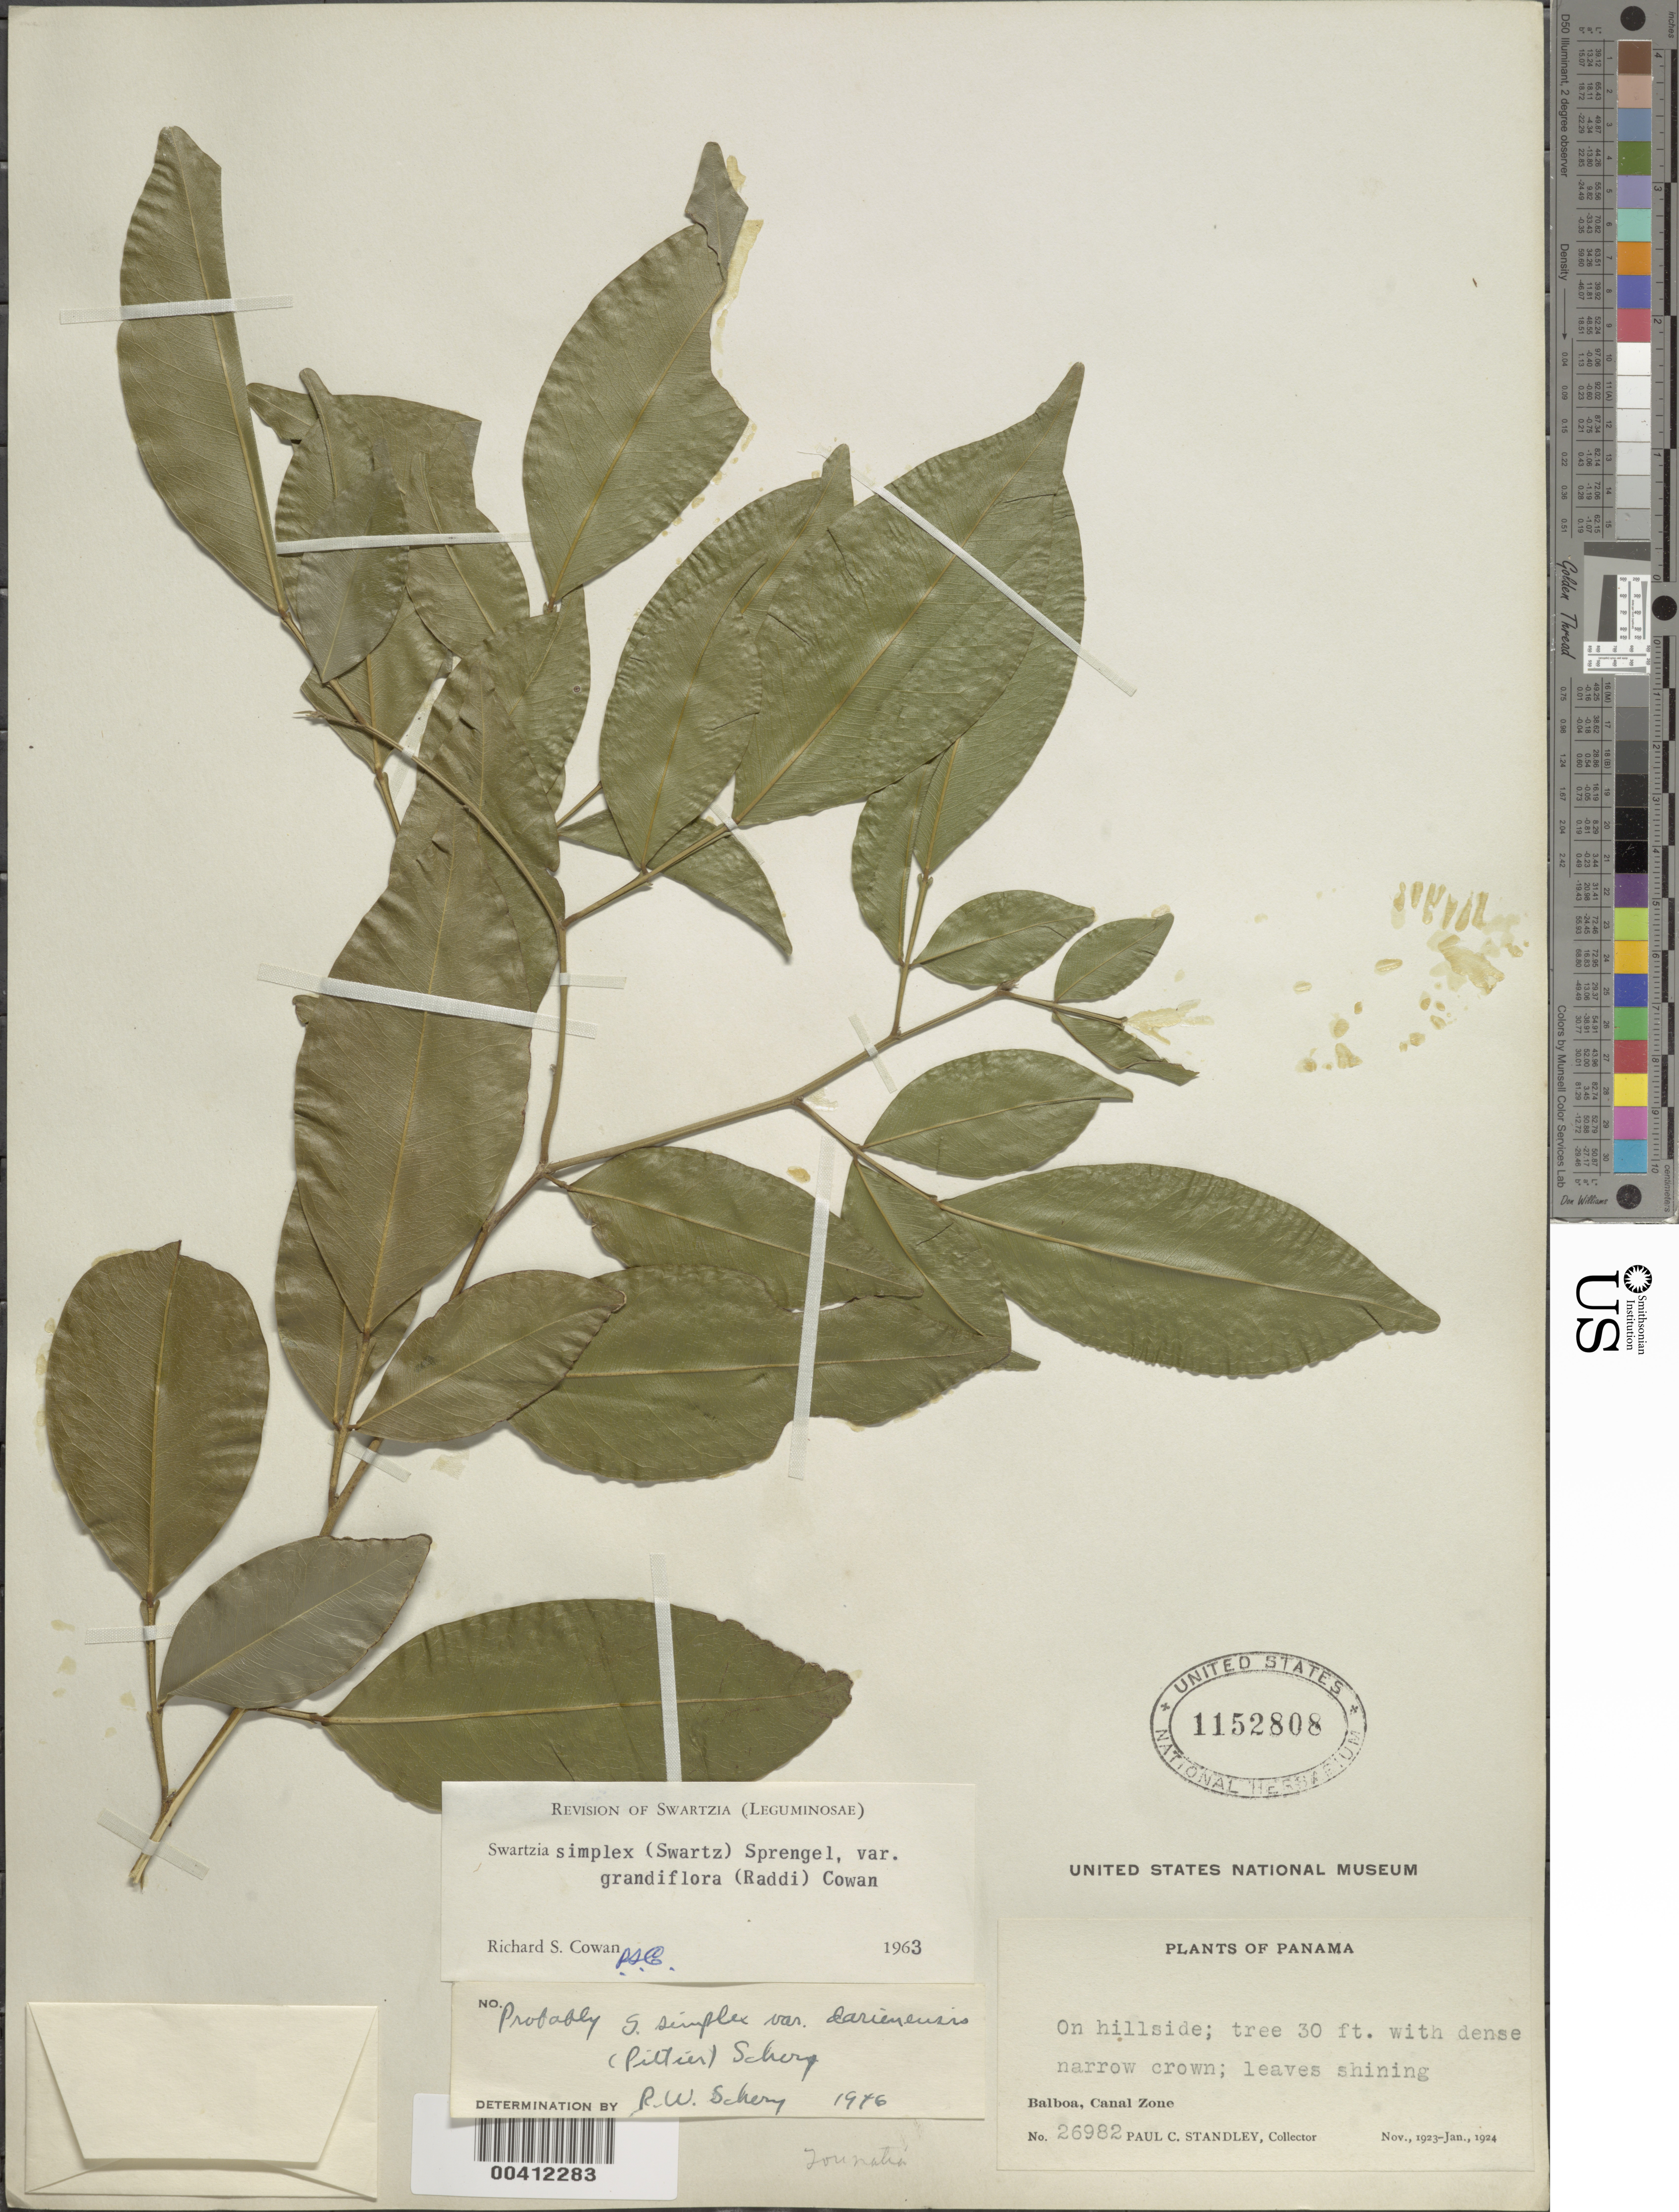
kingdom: Plantae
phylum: Tracheophyta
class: Magnoliopsida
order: Fabales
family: Fabaceae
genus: Swartzia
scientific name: Swartzia simplex var. grandiflora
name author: (Raddi) R.S. Cowan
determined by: Cowan, R. S.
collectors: P. C. Standley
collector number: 26982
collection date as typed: Nov 1923 to -- Jan 1924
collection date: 1923-11/1924-01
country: Panama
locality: Balboa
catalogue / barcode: US 1152808